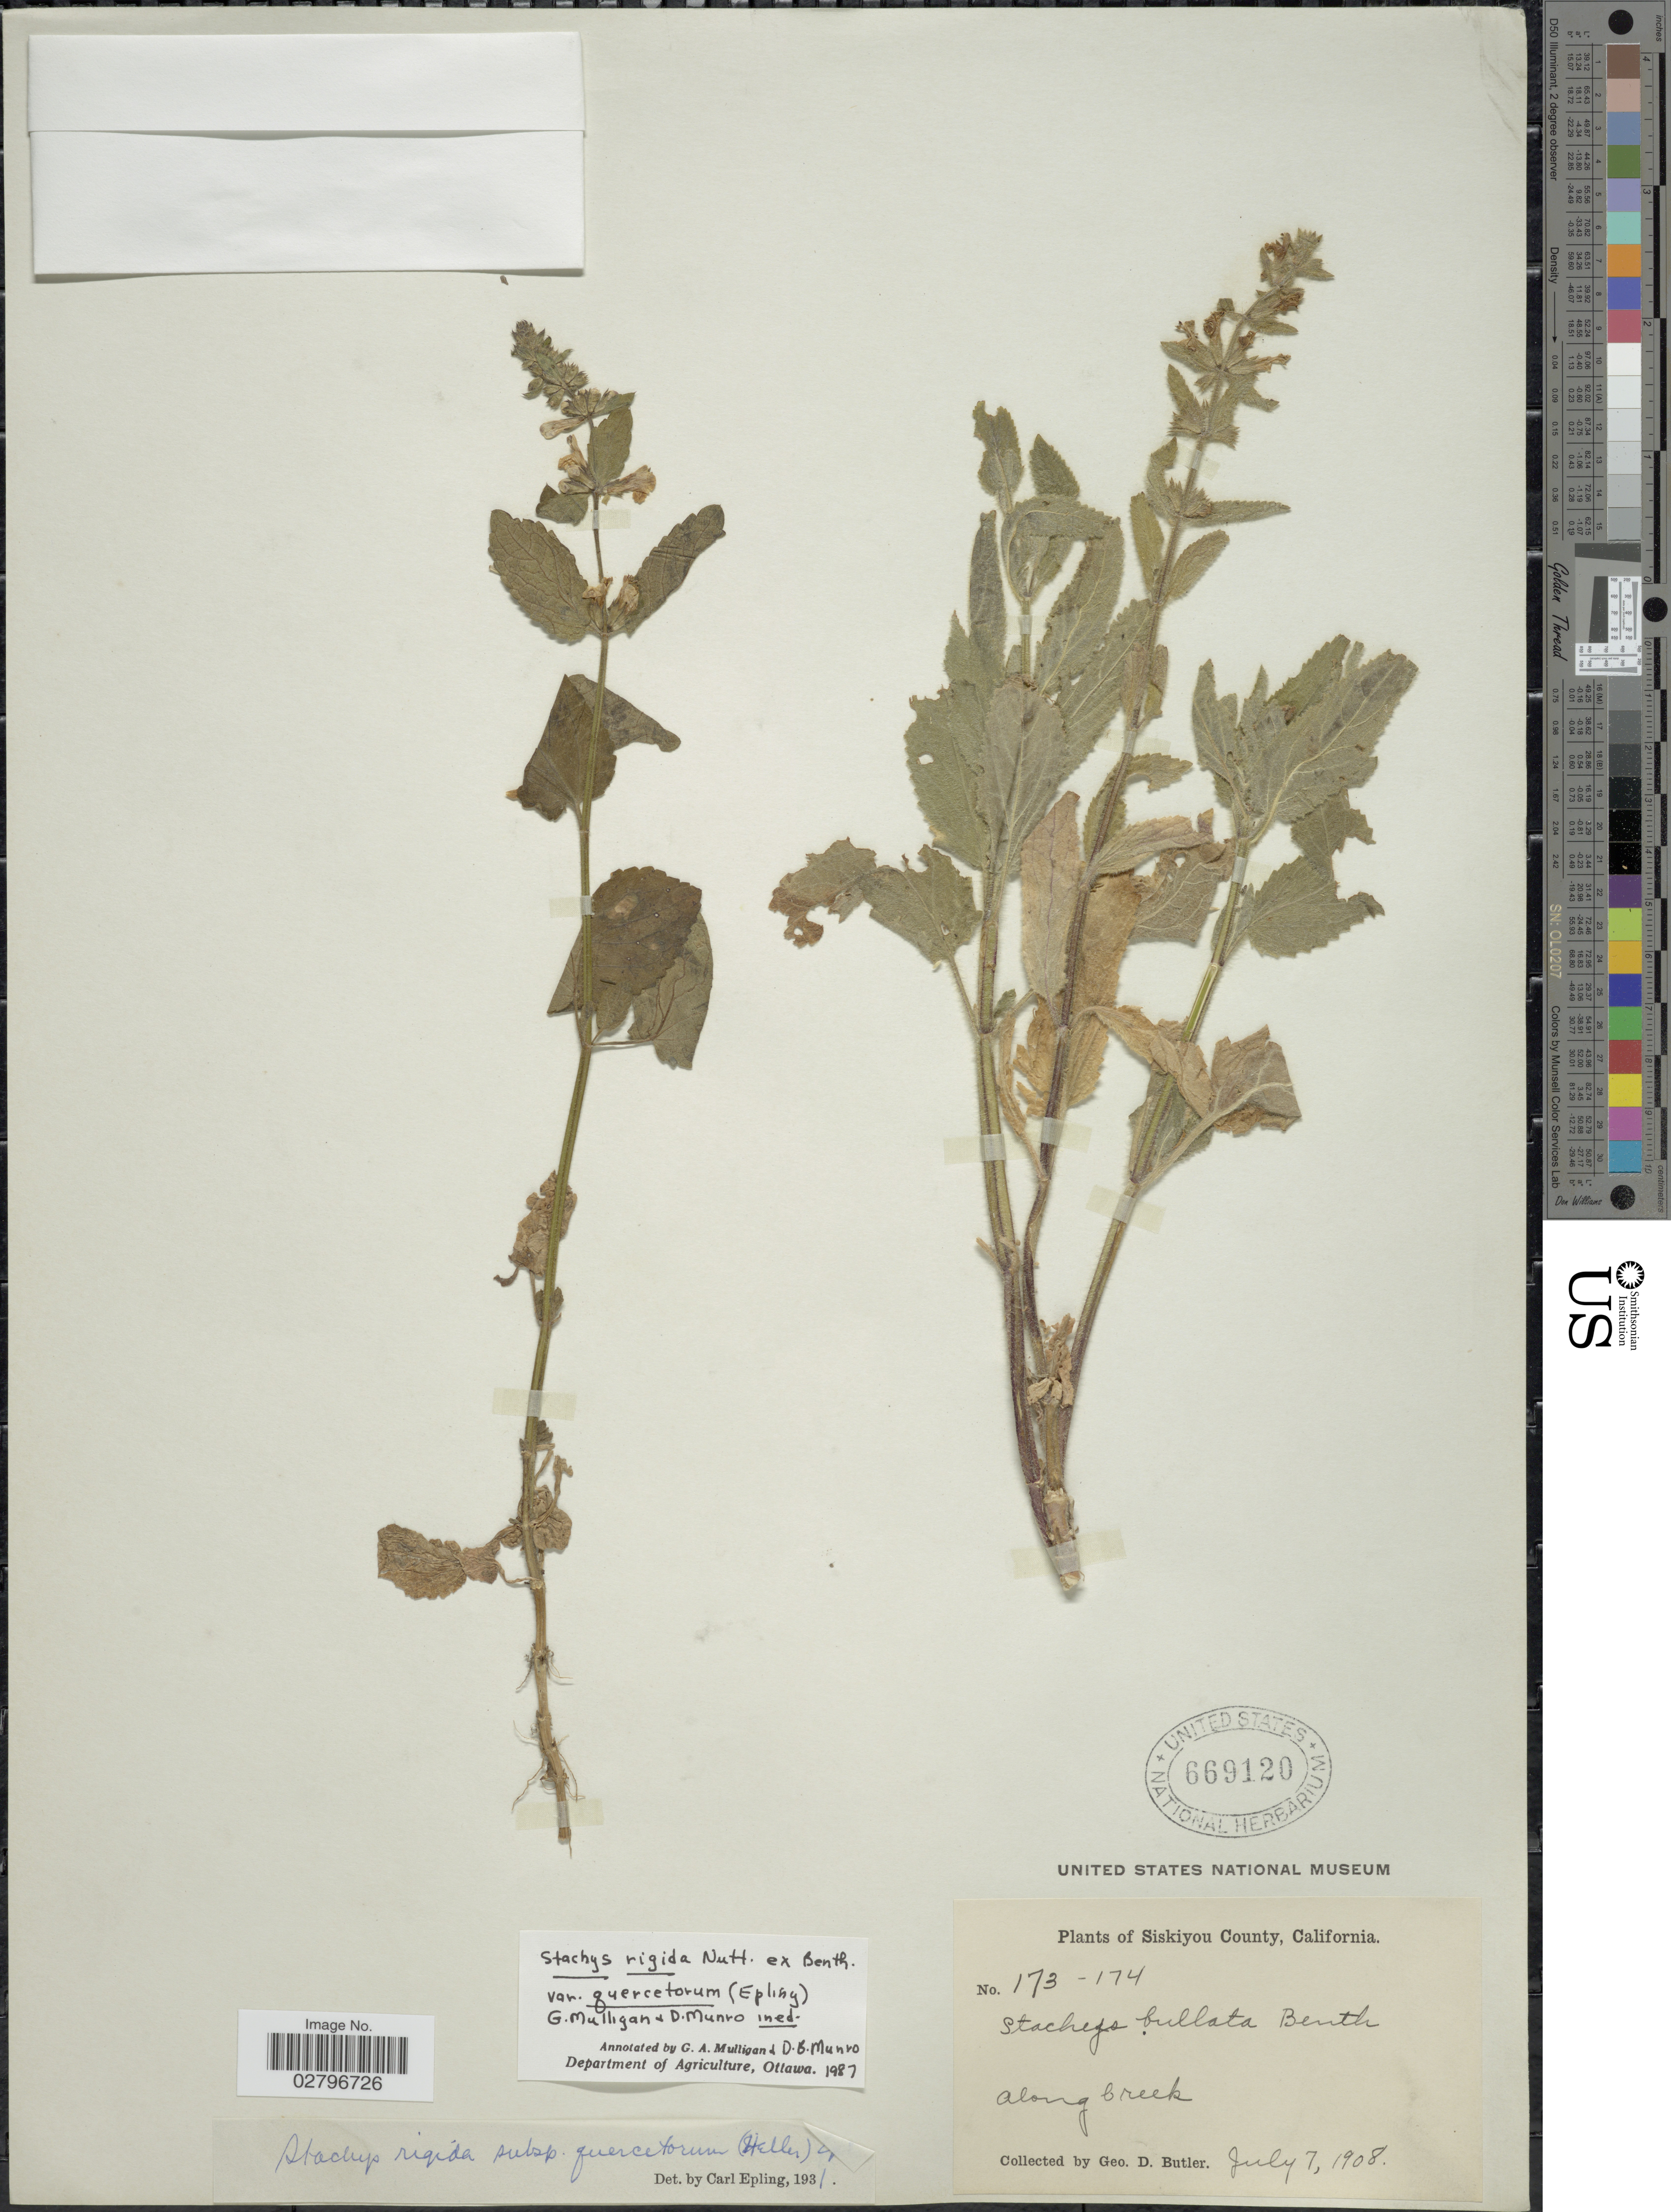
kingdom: Plantae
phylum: Tracheophyta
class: Magnoliopsida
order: Lamiales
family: Lamiaceae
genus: Stachys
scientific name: Stachys rigida subsp. quercetorum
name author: (A. Heller) Epling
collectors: G. D. Butler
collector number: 173-174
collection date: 1908-07-07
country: United States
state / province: California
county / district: Siskiyou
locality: Siskiyou County, along Creek.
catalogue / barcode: US 669120